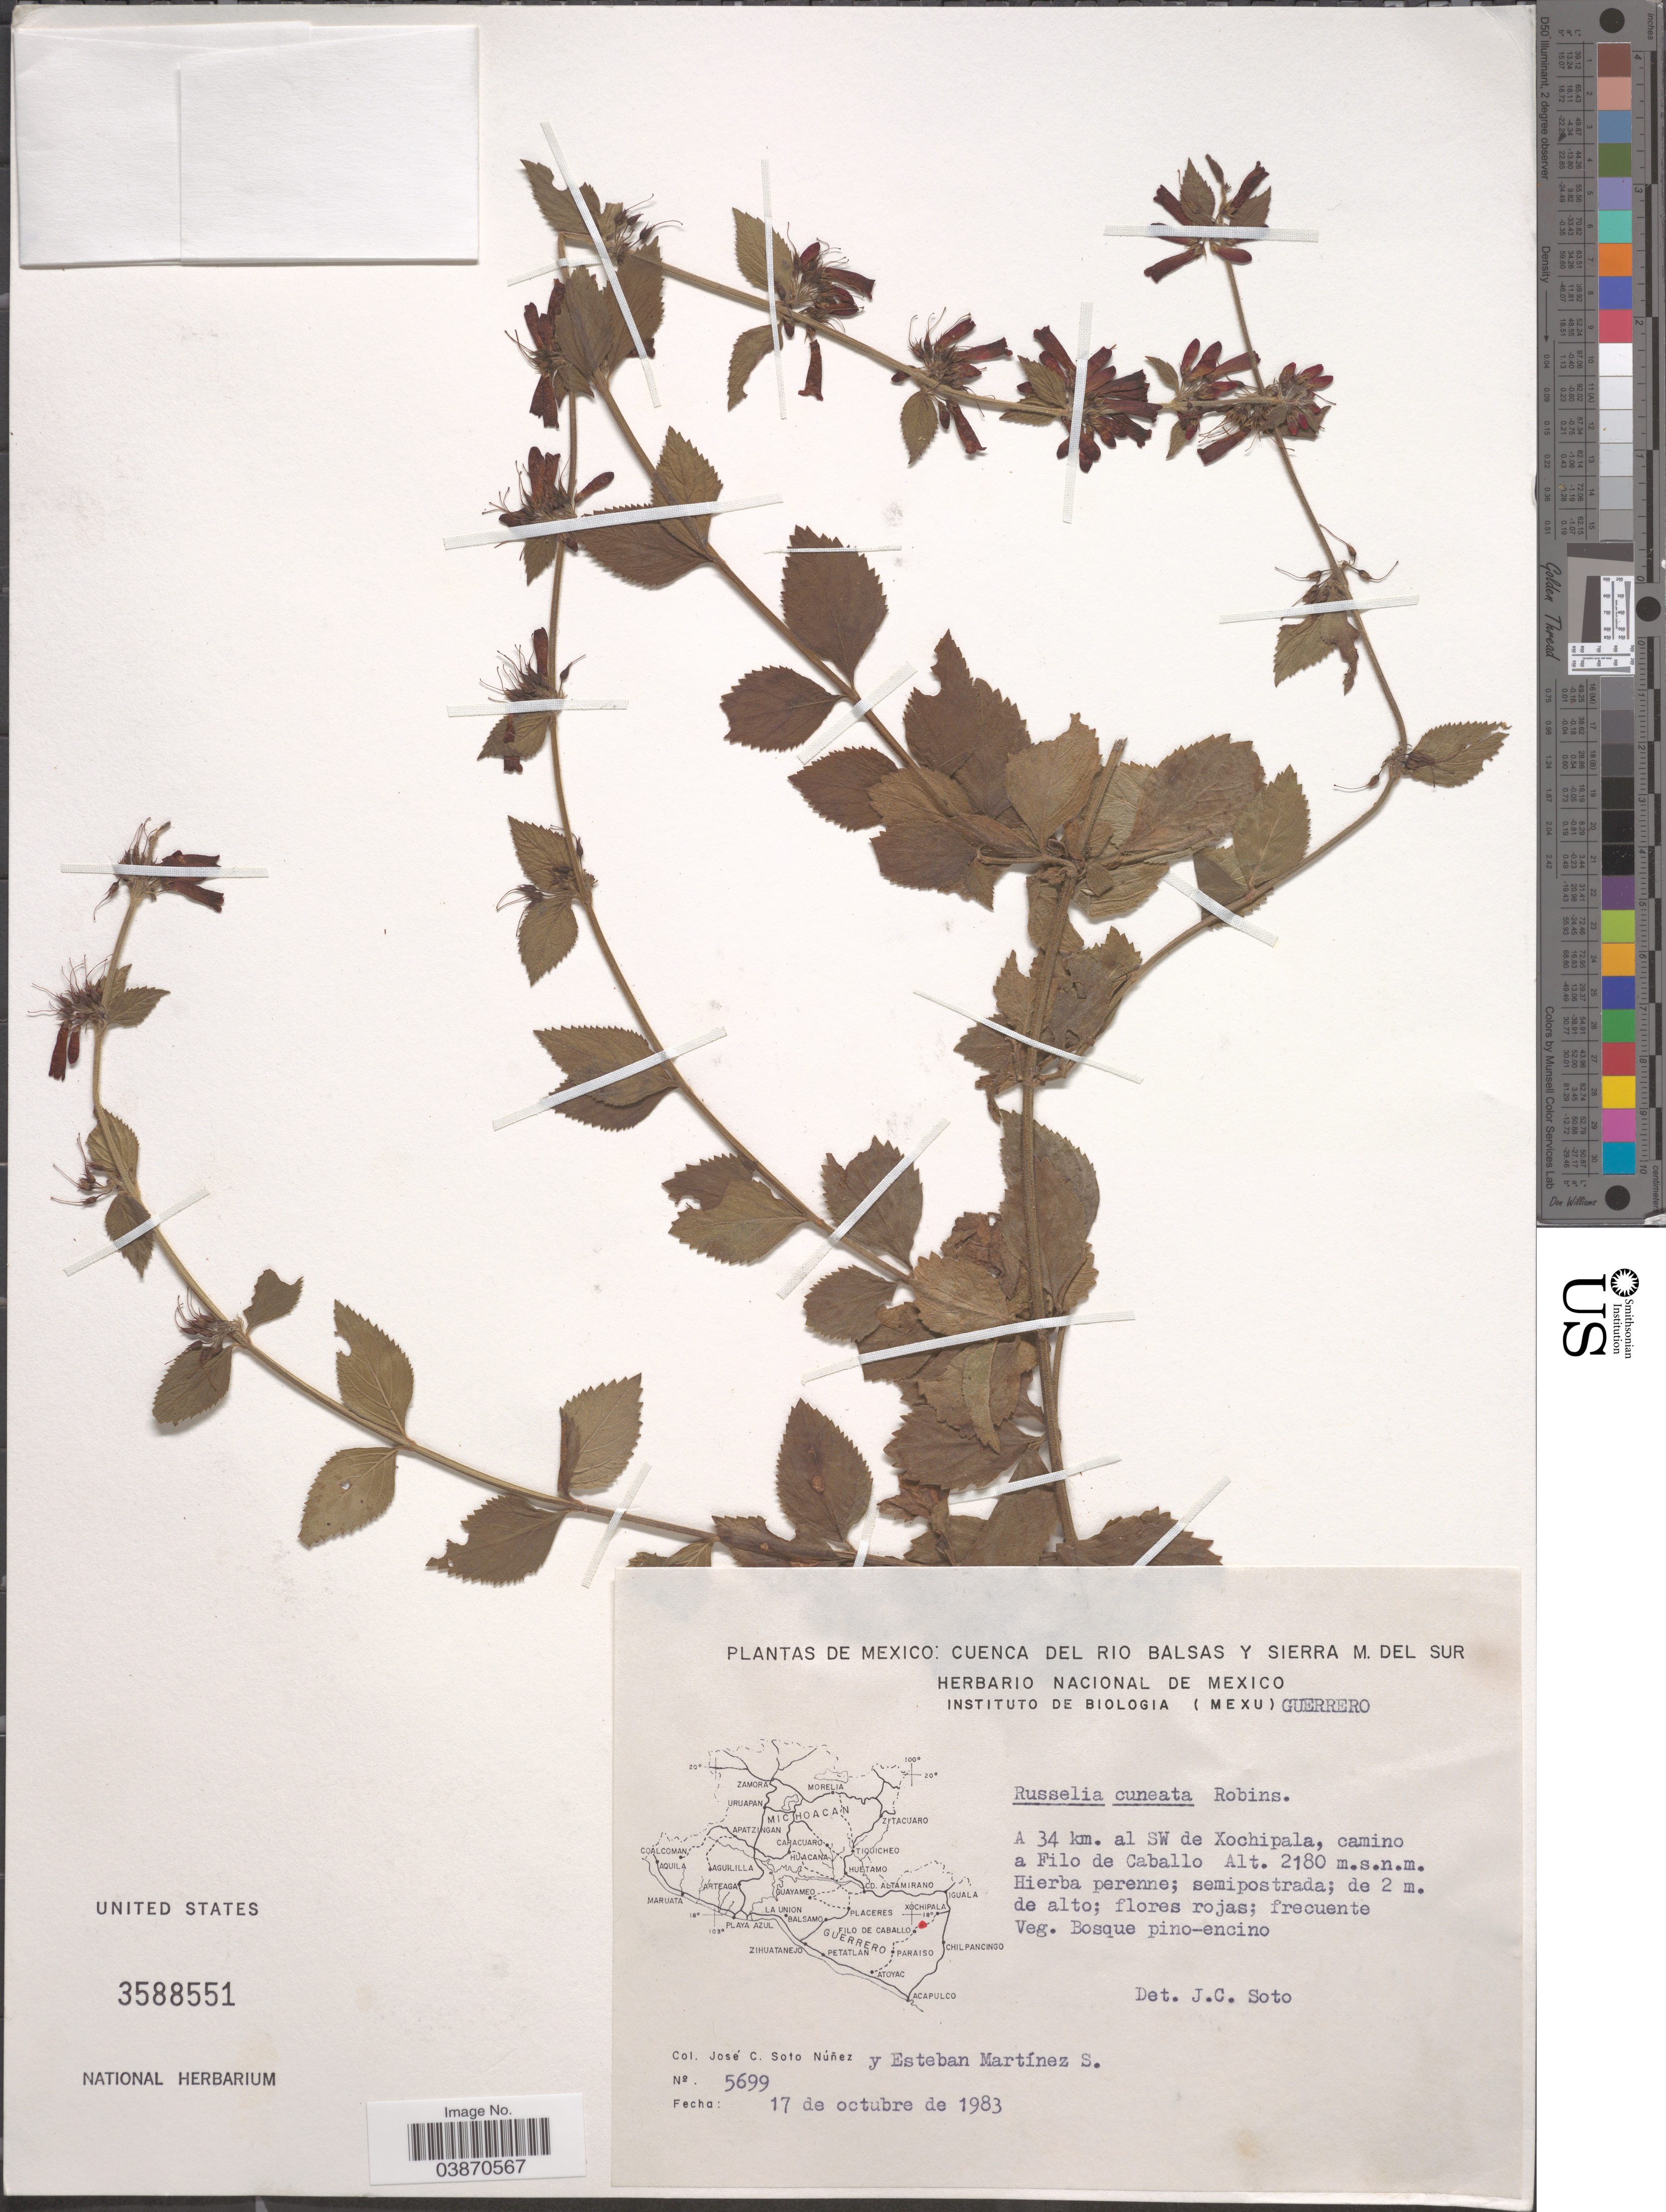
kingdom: Plantae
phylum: Tracheophyta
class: Magnoliopsida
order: Lamiales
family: Plantaginaceae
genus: Russelia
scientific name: Russelia cuneata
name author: B.L. Rob.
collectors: J. Soto & E. M. Martínez S.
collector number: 5699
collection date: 1983-10-17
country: Mexico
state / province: Guerrero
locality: Cuenca del Rio Balsas y Sierra M. Del Sur. A 34 km. al SW de Xochipala, camino a Filo de Caballo.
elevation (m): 2180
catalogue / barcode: US 3588551